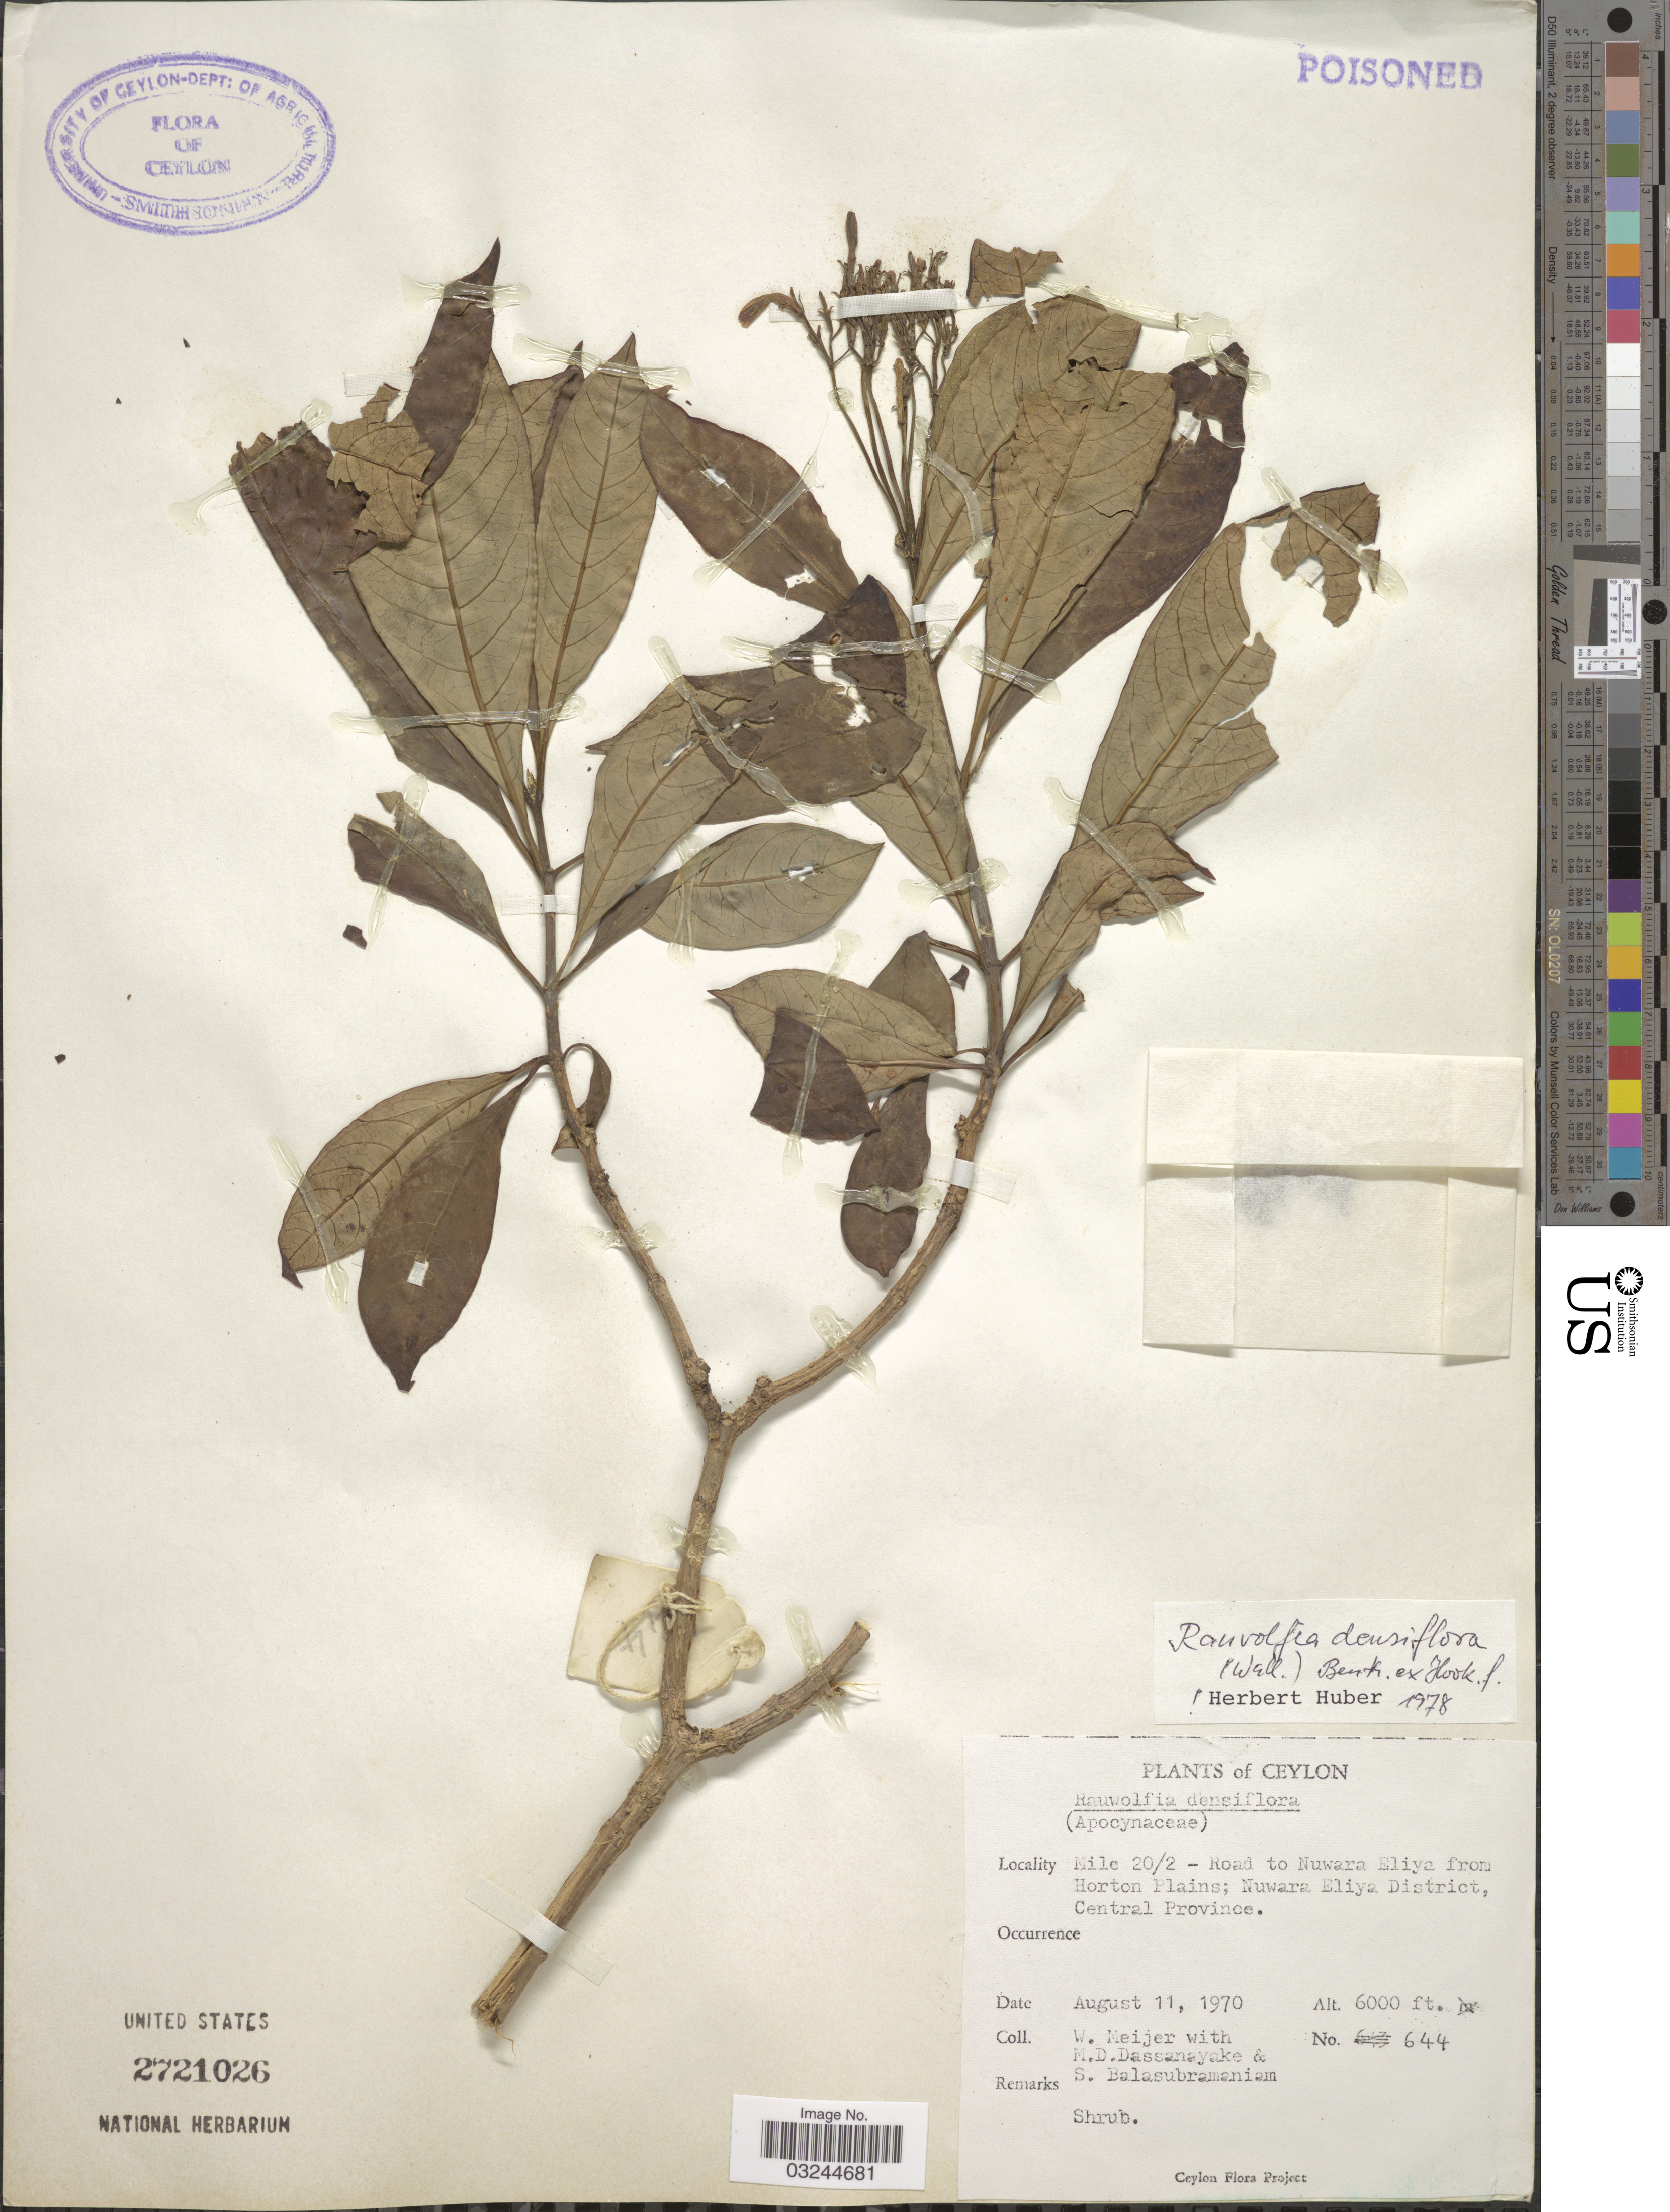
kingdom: Plantae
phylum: Tracheophyta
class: Magnoliopsida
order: Gentianales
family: Apocynaceae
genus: Rauvolfia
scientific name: Rauvolfia densiflora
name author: (Wall.) Benth. ex Hook. f.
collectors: W. Meijer, M. D. Dassanayake & S. Balasubramaniam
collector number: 644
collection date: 1970-08-11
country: Sri Lanka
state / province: Central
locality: Ceylon. Mile 20/2 - Road to Nuwara Eliya from Horton Plains; Nuwara Eliya District.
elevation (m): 1829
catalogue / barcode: US 2721026